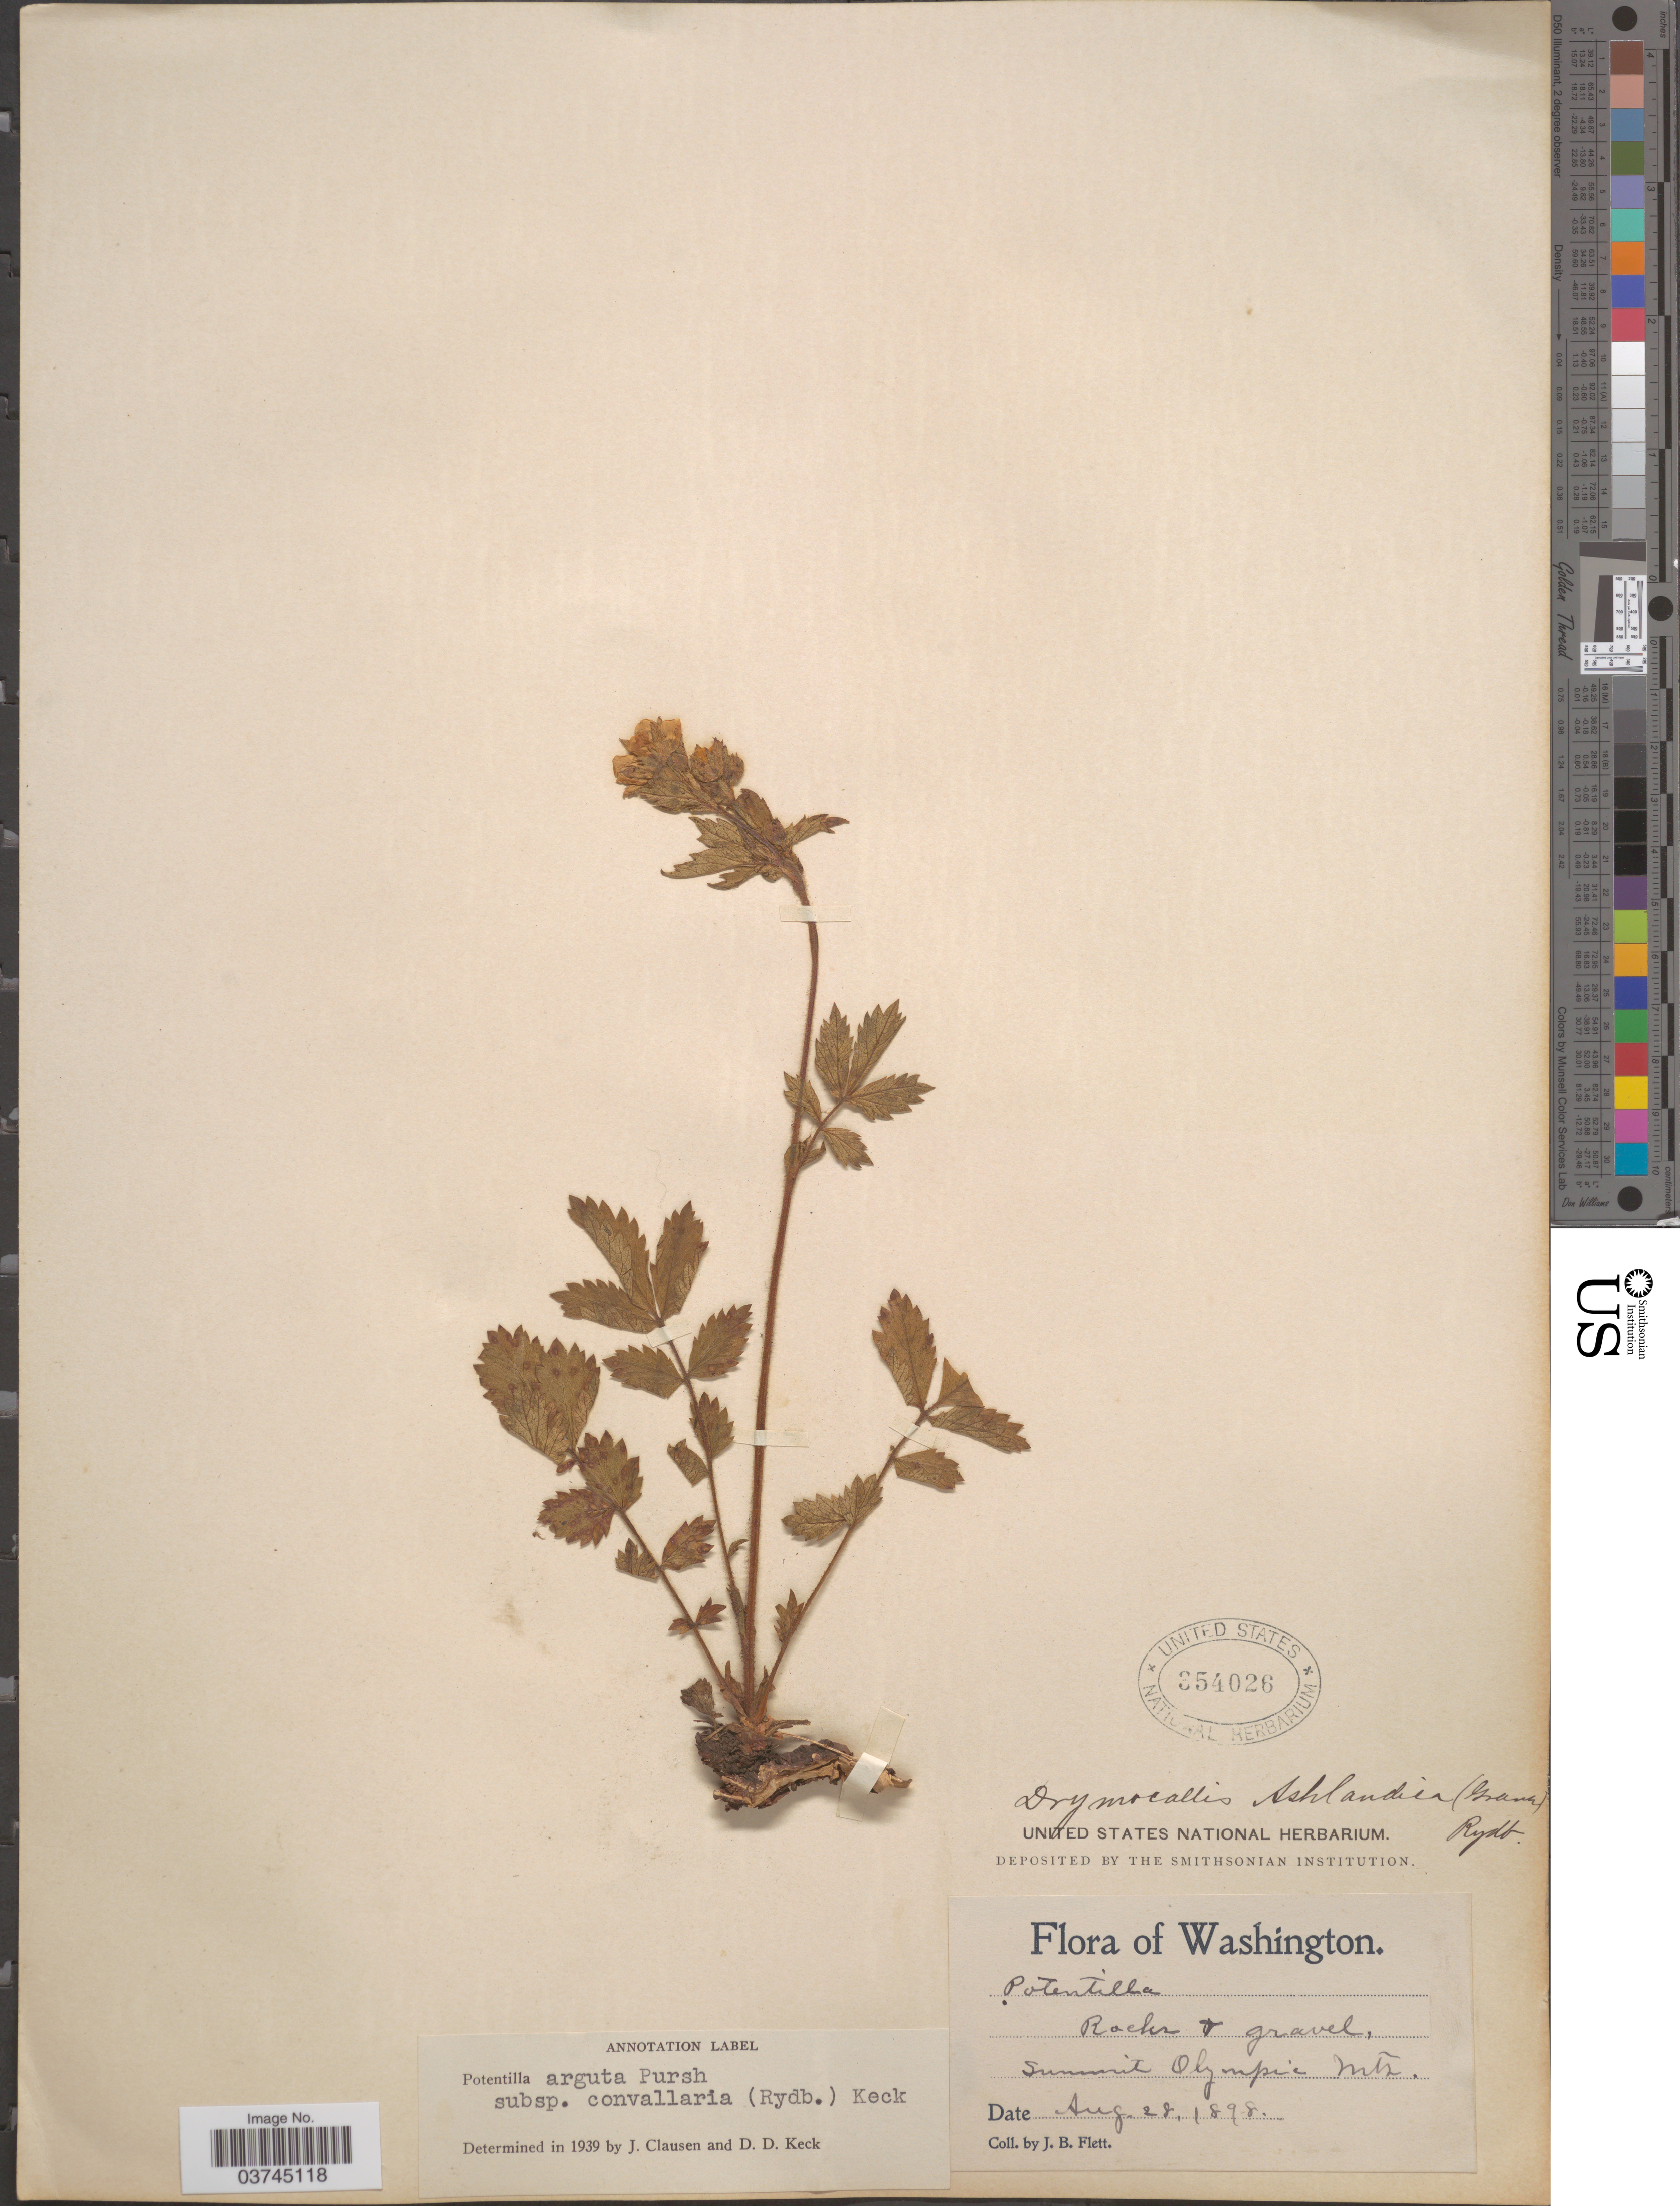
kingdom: Plantae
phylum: Tracheophyta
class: Magnoliopsida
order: Rosales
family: Rosaceae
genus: Drymocallis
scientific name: Drymocallis convallaria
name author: (Rydb.) Rydb.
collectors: J. Flett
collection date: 1898-08-28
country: United States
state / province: Washington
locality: Summit Olympic Mts.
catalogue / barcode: US 354026